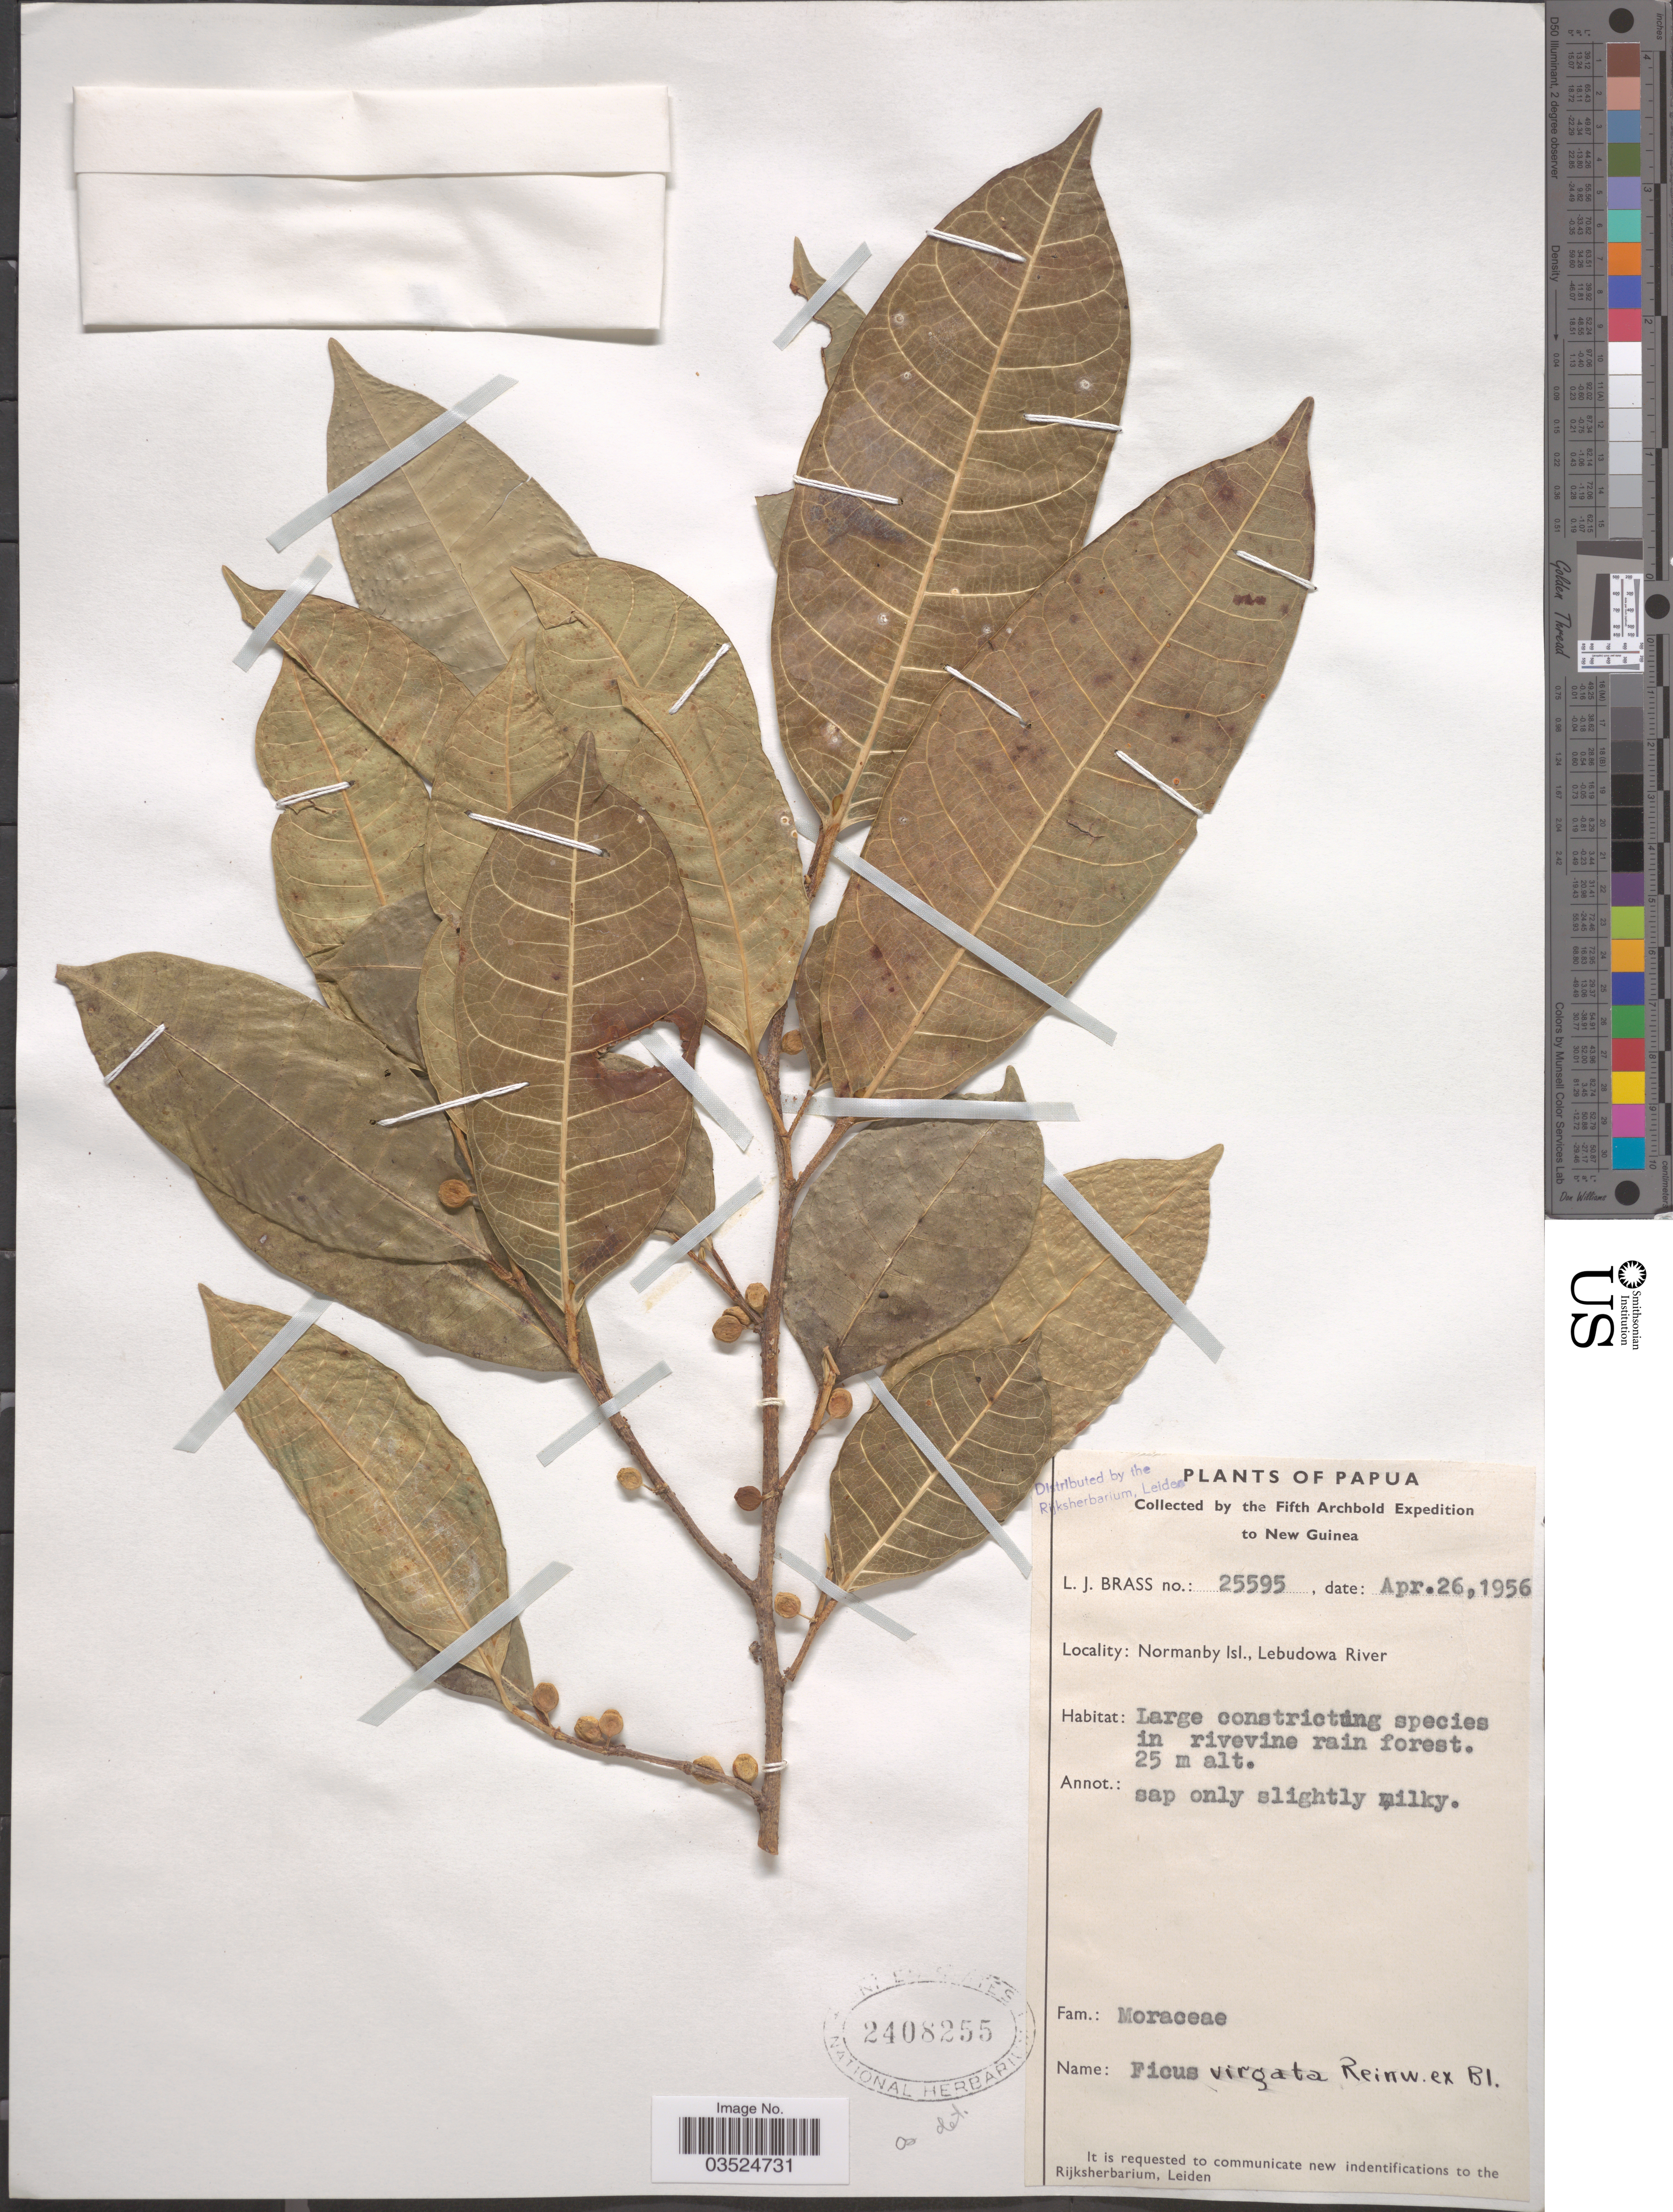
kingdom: Plantae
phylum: Tracheophyta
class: Magnoliopsida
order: Rosales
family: Moraceae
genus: Ficus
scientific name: Ficus virgata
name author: Reinw.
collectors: L. J. Brass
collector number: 25595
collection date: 1956-04-26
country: Papua New Guinea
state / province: Milne Bay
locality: Papua. New Guinea. Normanby Isl., Lebudowa River.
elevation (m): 25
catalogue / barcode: US 2408255